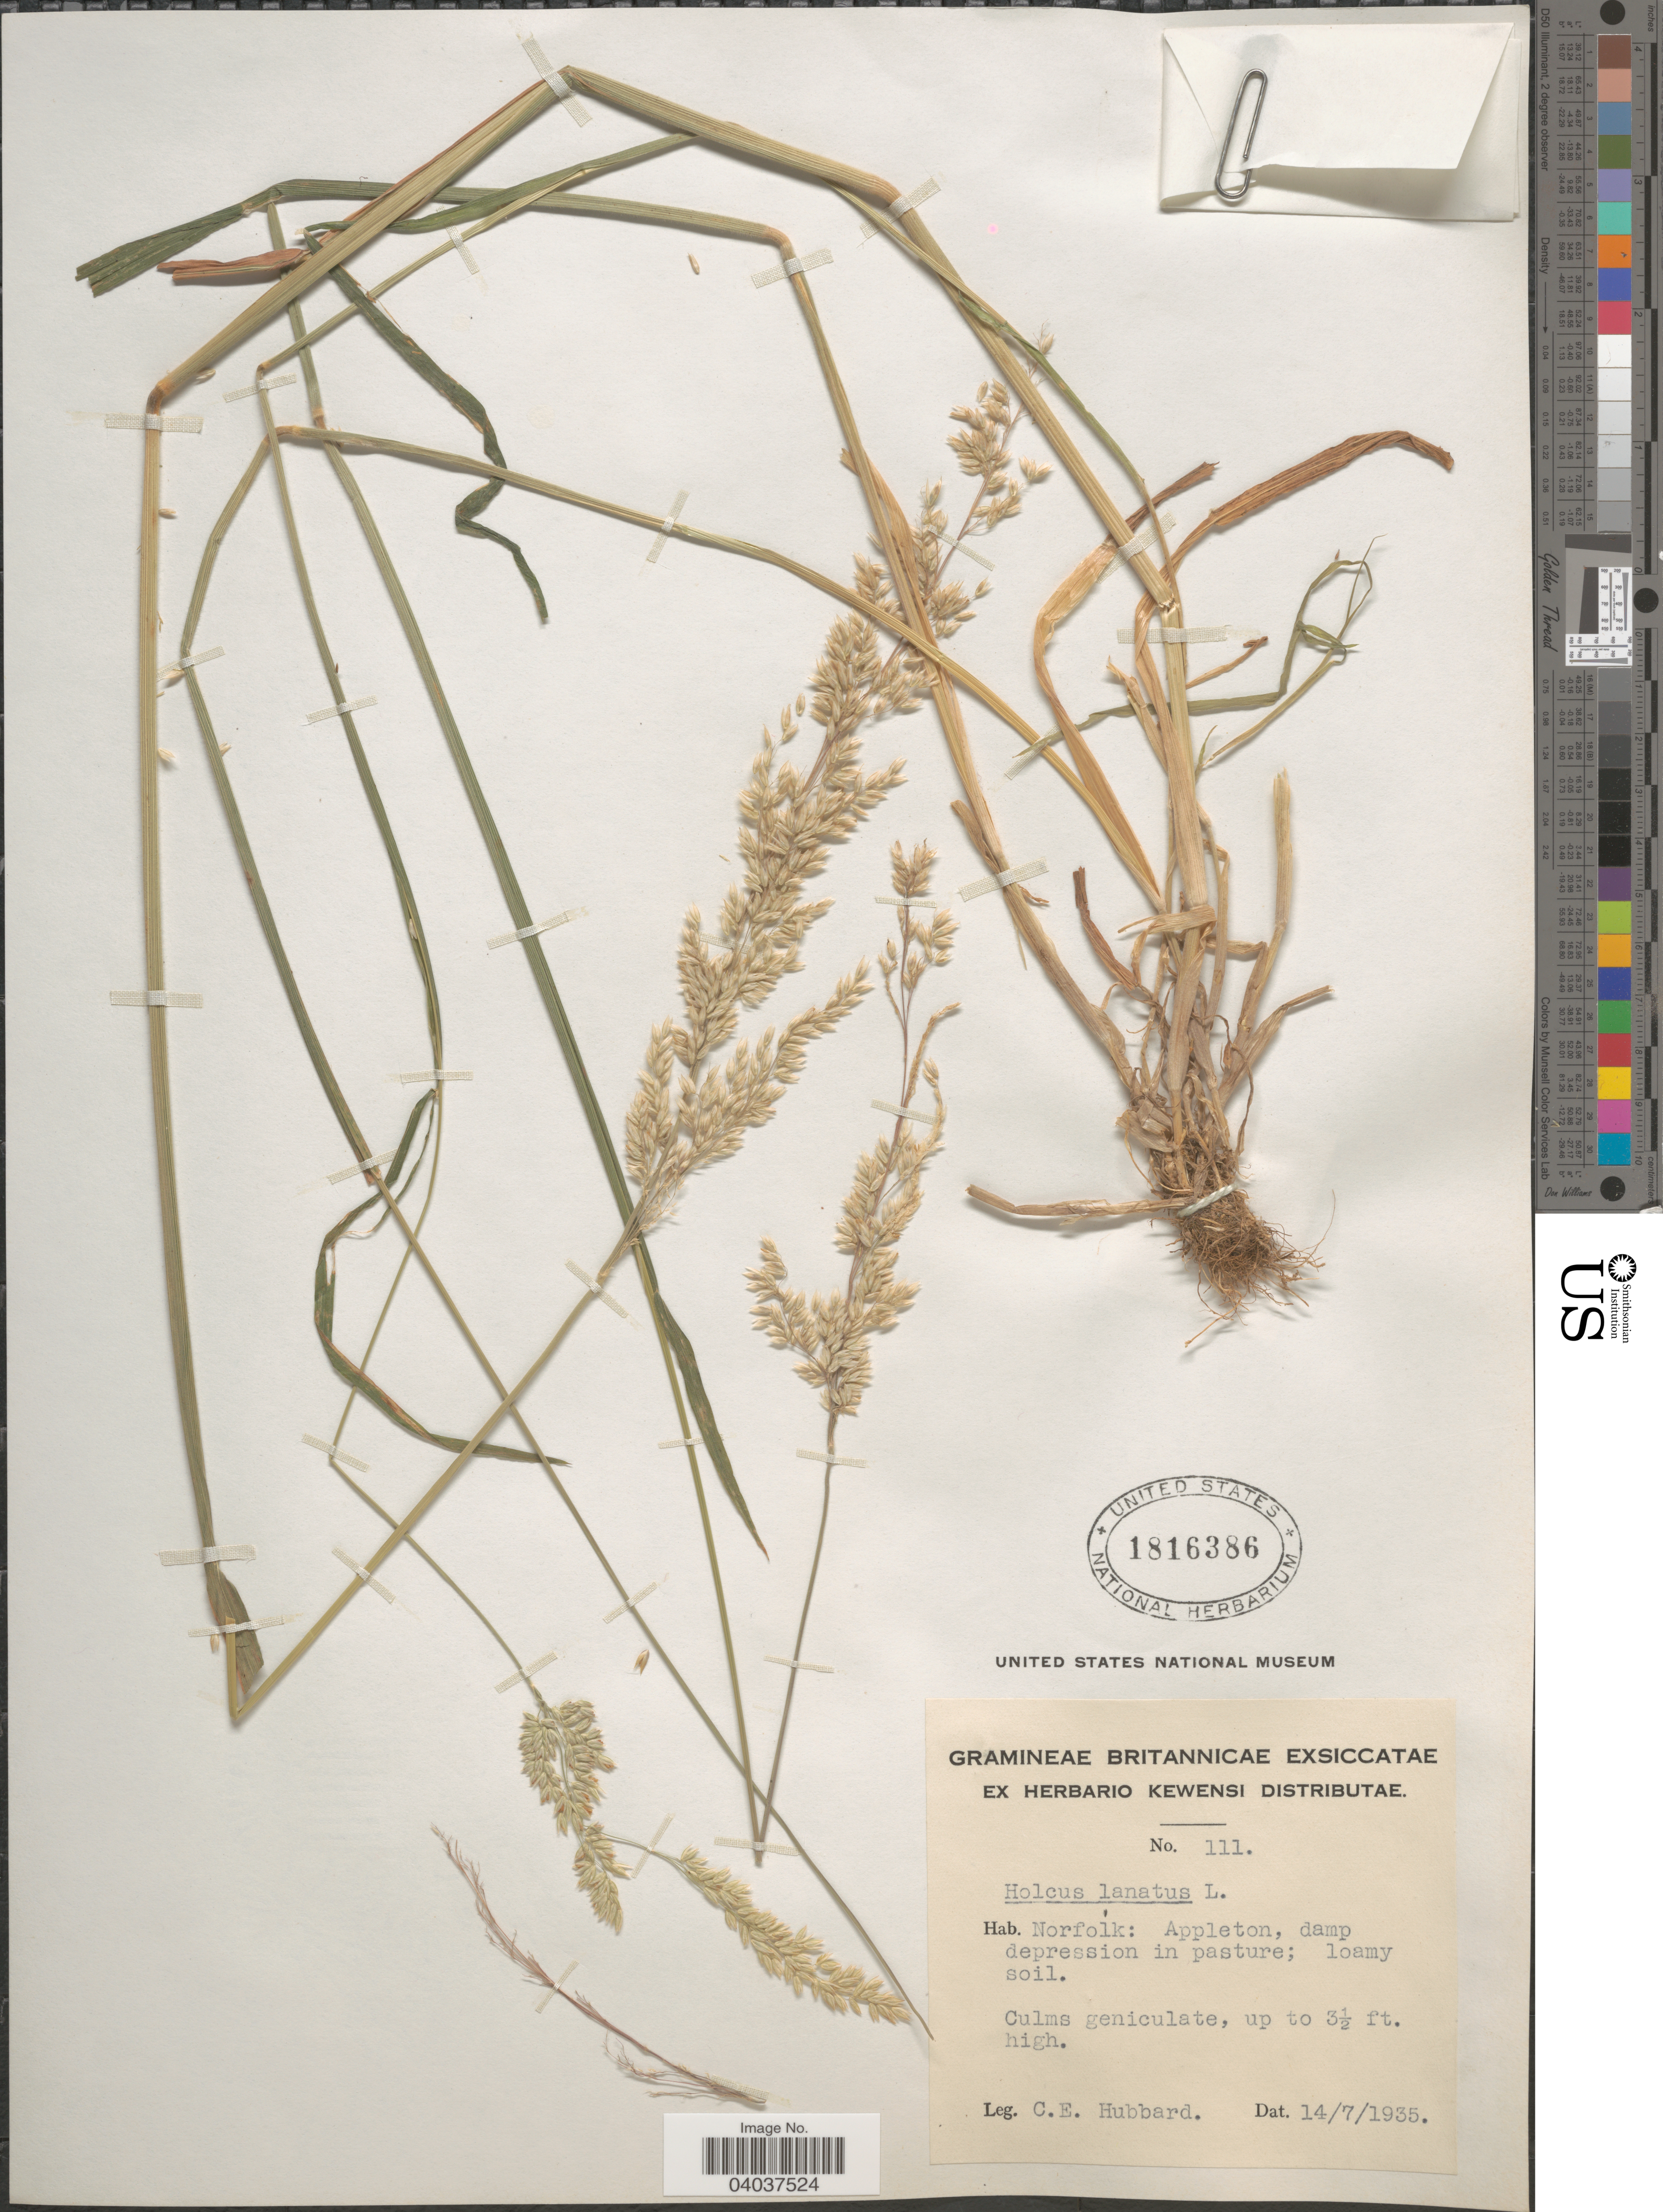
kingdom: Plantae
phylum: Tracheophyta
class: Liliopsida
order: Poales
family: Poaceae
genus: Holcus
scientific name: Holcus lanatus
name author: L.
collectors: C. E. Hubbard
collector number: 111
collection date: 1935-07-14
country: United Kingdom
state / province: England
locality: Norfolk: Appleton, damp depression in pasture; loamy soil.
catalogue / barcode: US 1816386